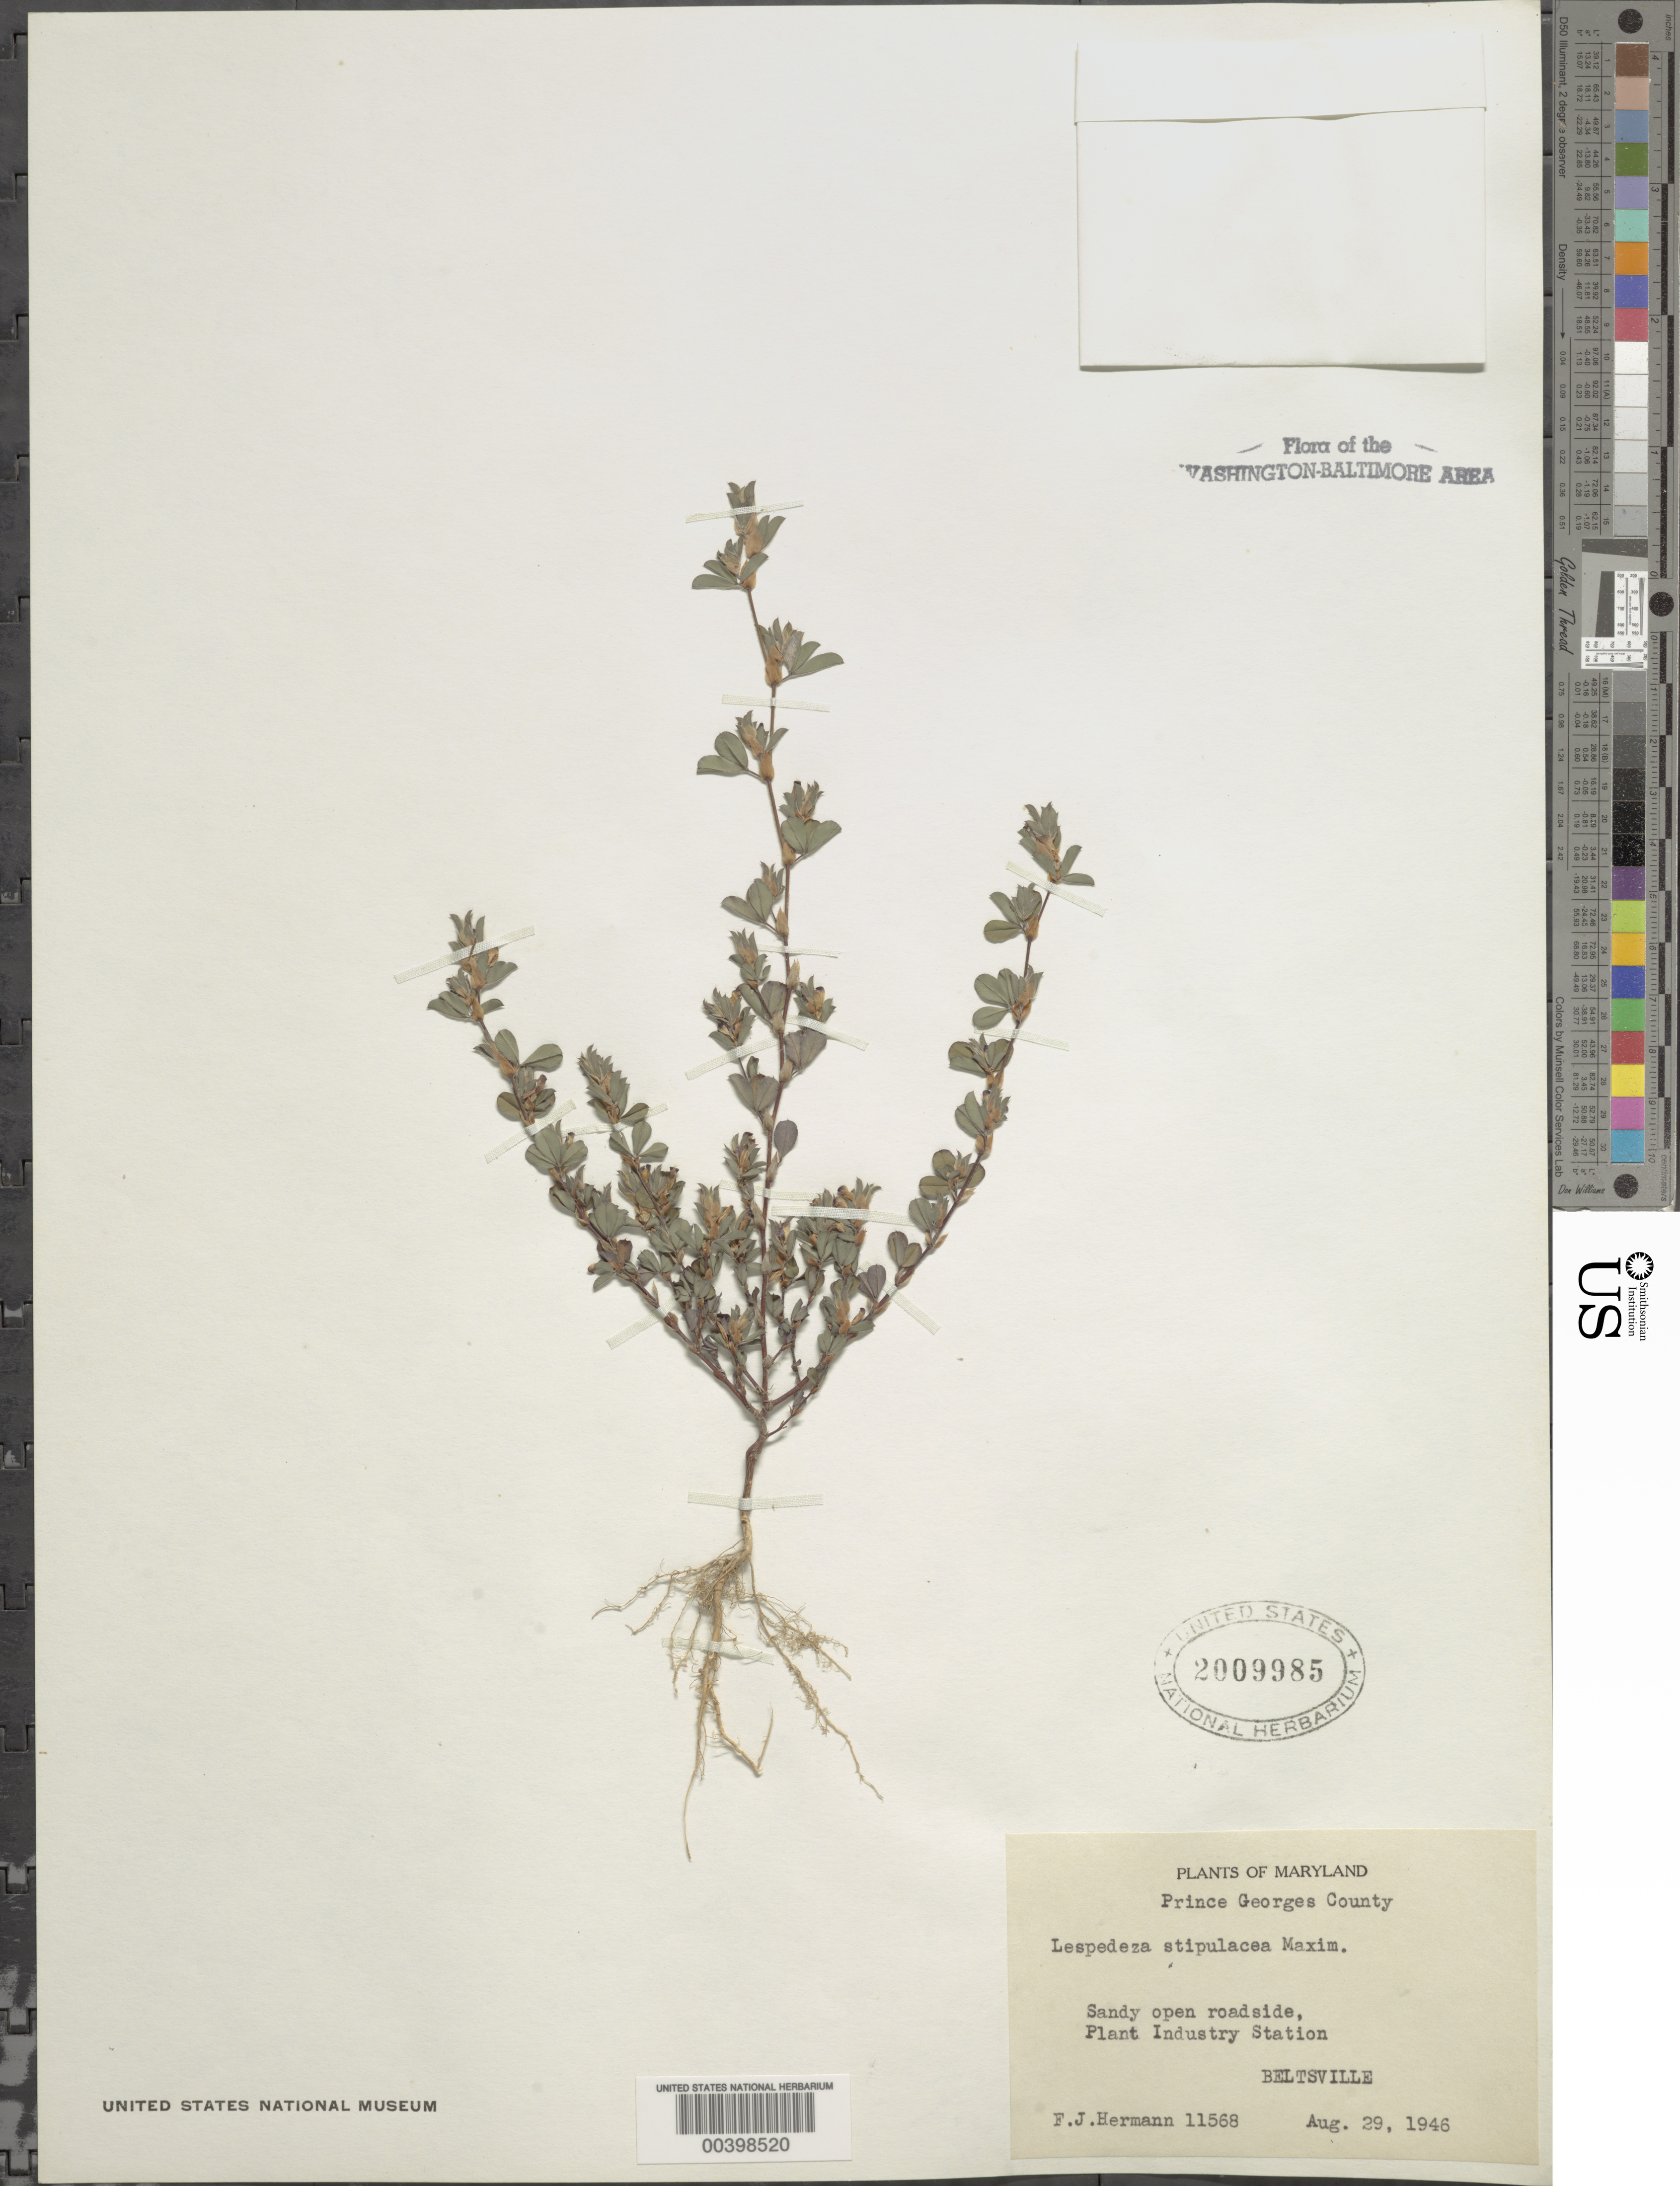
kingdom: Plantae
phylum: Tracheophyta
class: Magnoliopsida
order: Fabales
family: Fabaceae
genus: Kummerowia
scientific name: Kummerowia stipulacea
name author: (Maxim.) Makino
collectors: F. J. Hermann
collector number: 11568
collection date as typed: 29 Aug 1946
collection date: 1946-08-29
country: United States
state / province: Maryland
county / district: Prince George's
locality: Plant Industry Station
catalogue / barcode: US 2009985